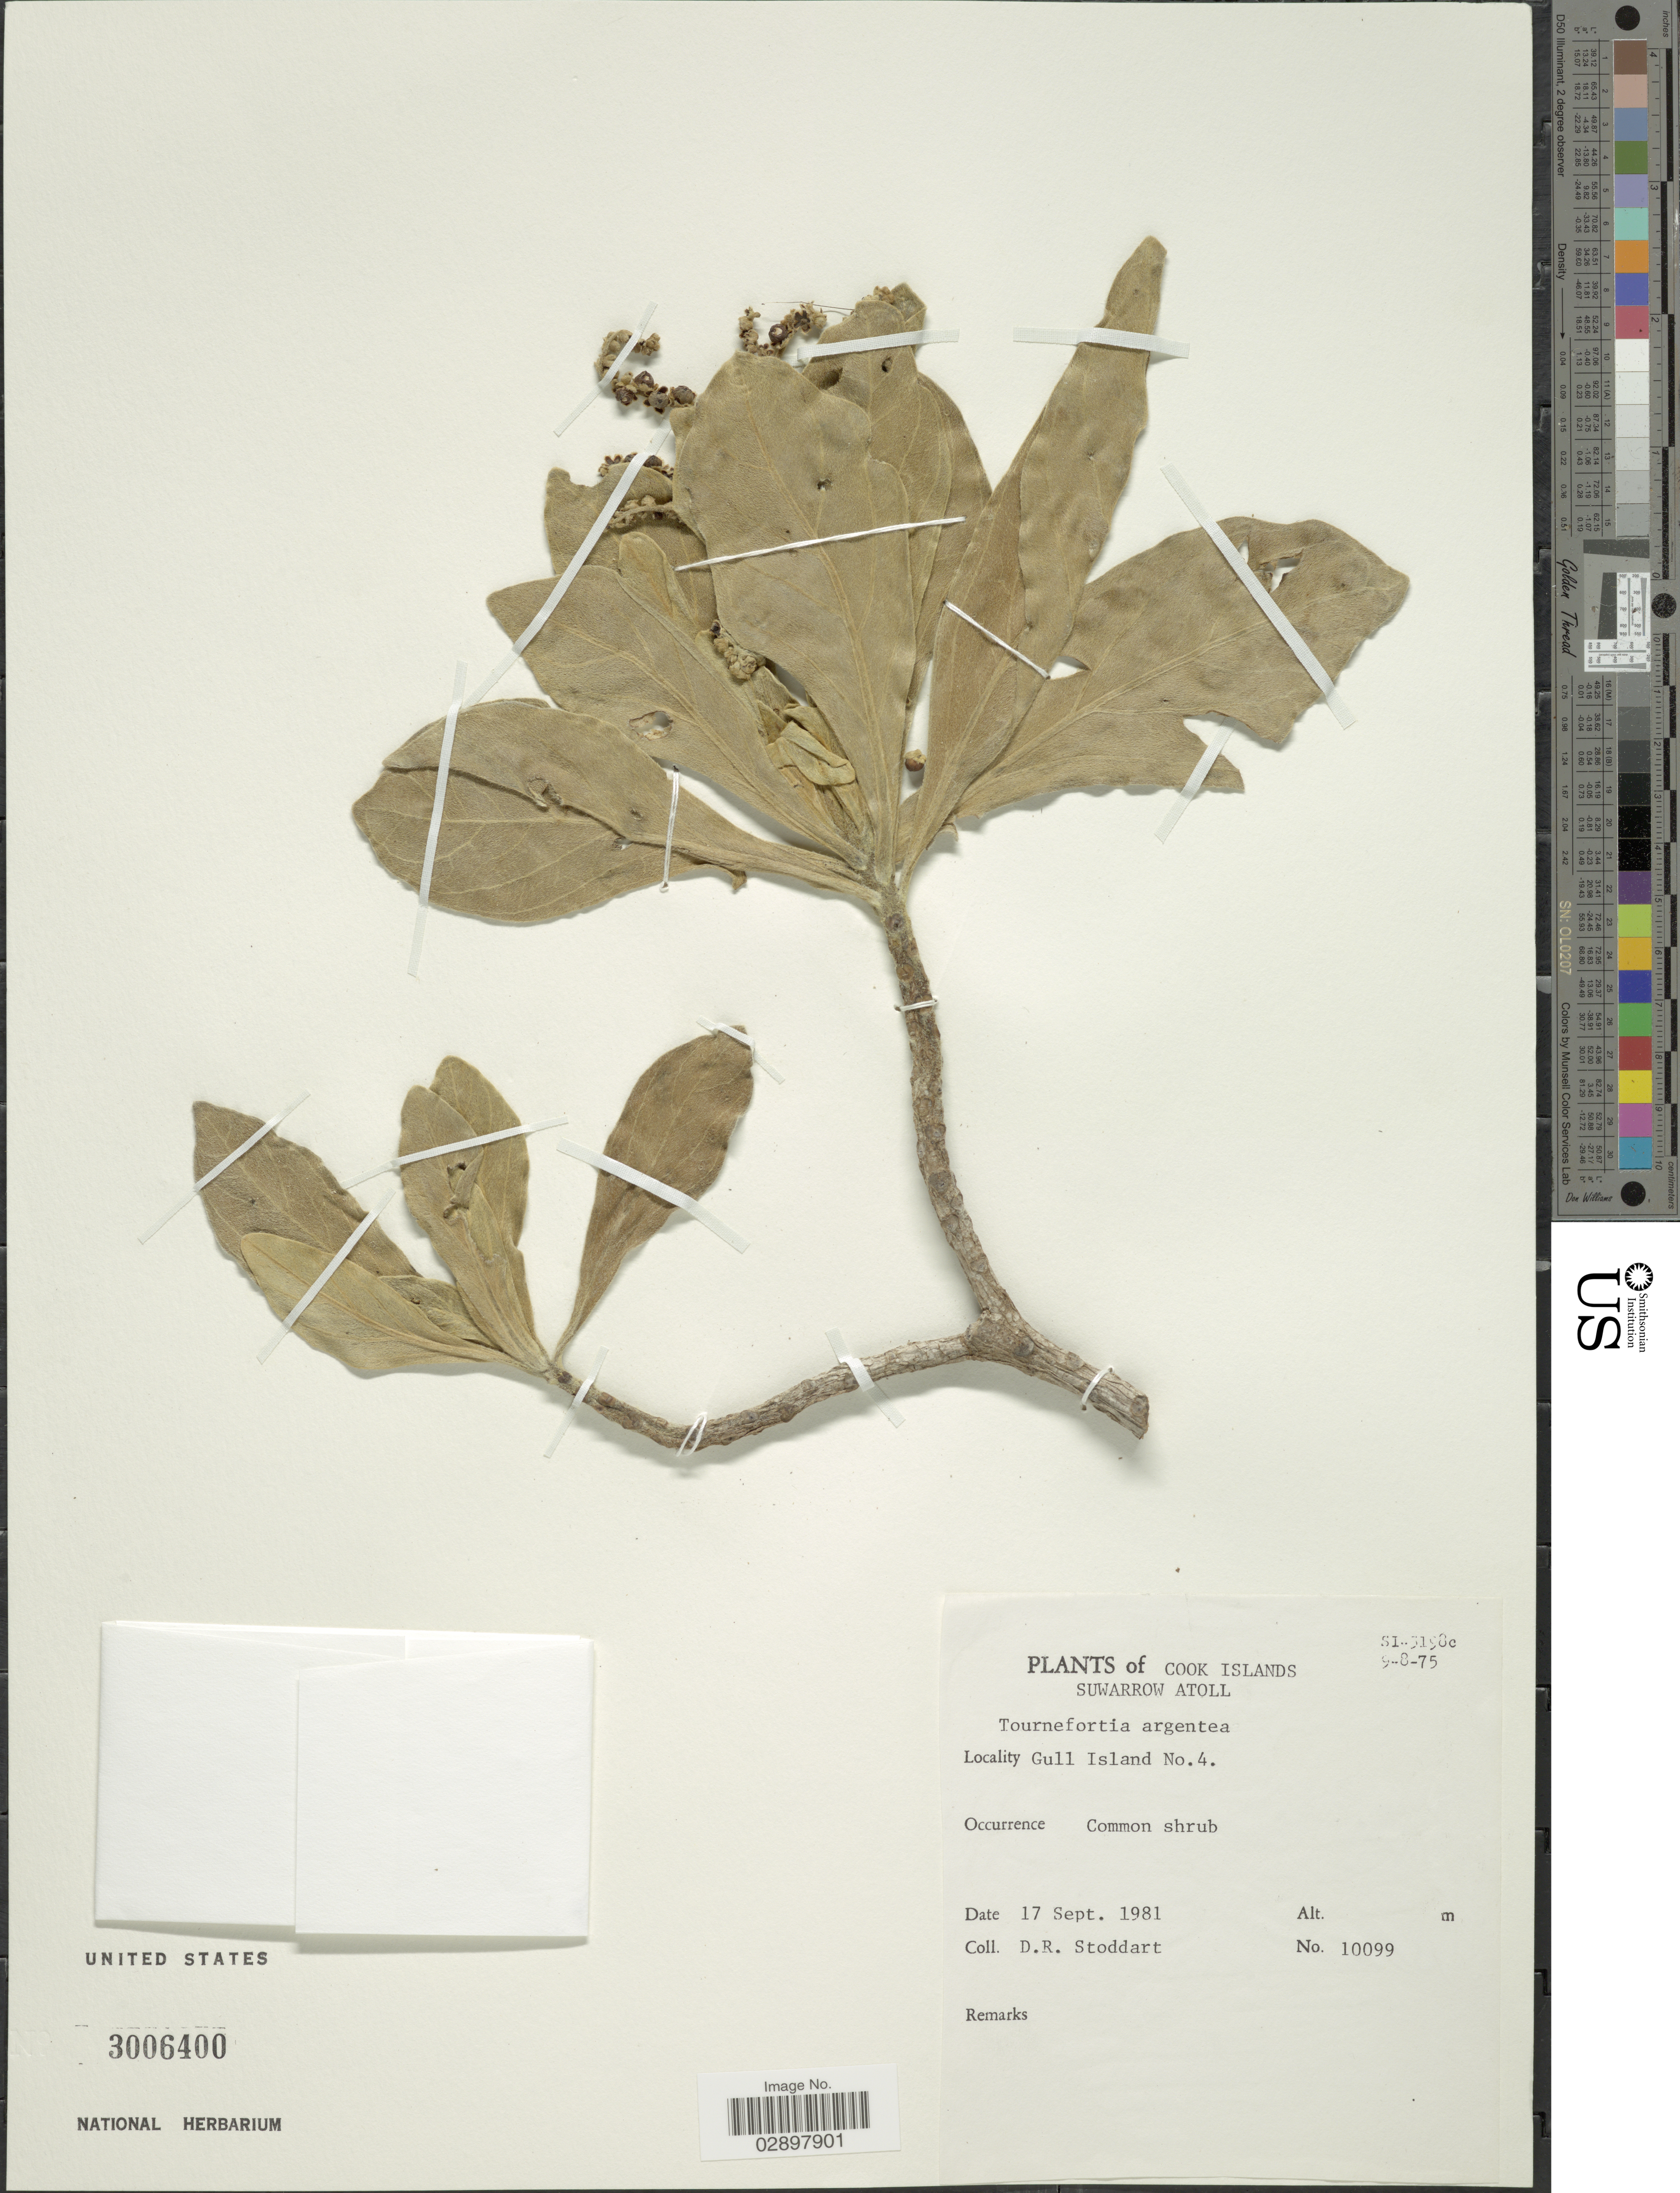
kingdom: Plantae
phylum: Tracheophyta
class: Magnoliopsida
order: Boraginales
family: Heliotropiaceae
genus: Heliotropium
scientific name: Heliotropium arboreum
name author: (Blanco) Mabberley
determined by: Wagner, W. L., (BOT), Smithsonian Institution - National Museum of Natural History (UNITED STATES)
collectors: D. R. Stoddart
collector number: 10099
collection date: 1981-09-17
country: Cook Islands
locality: Suwarrow Atoll. Gull Island No. 4.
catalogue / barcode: US 3006400